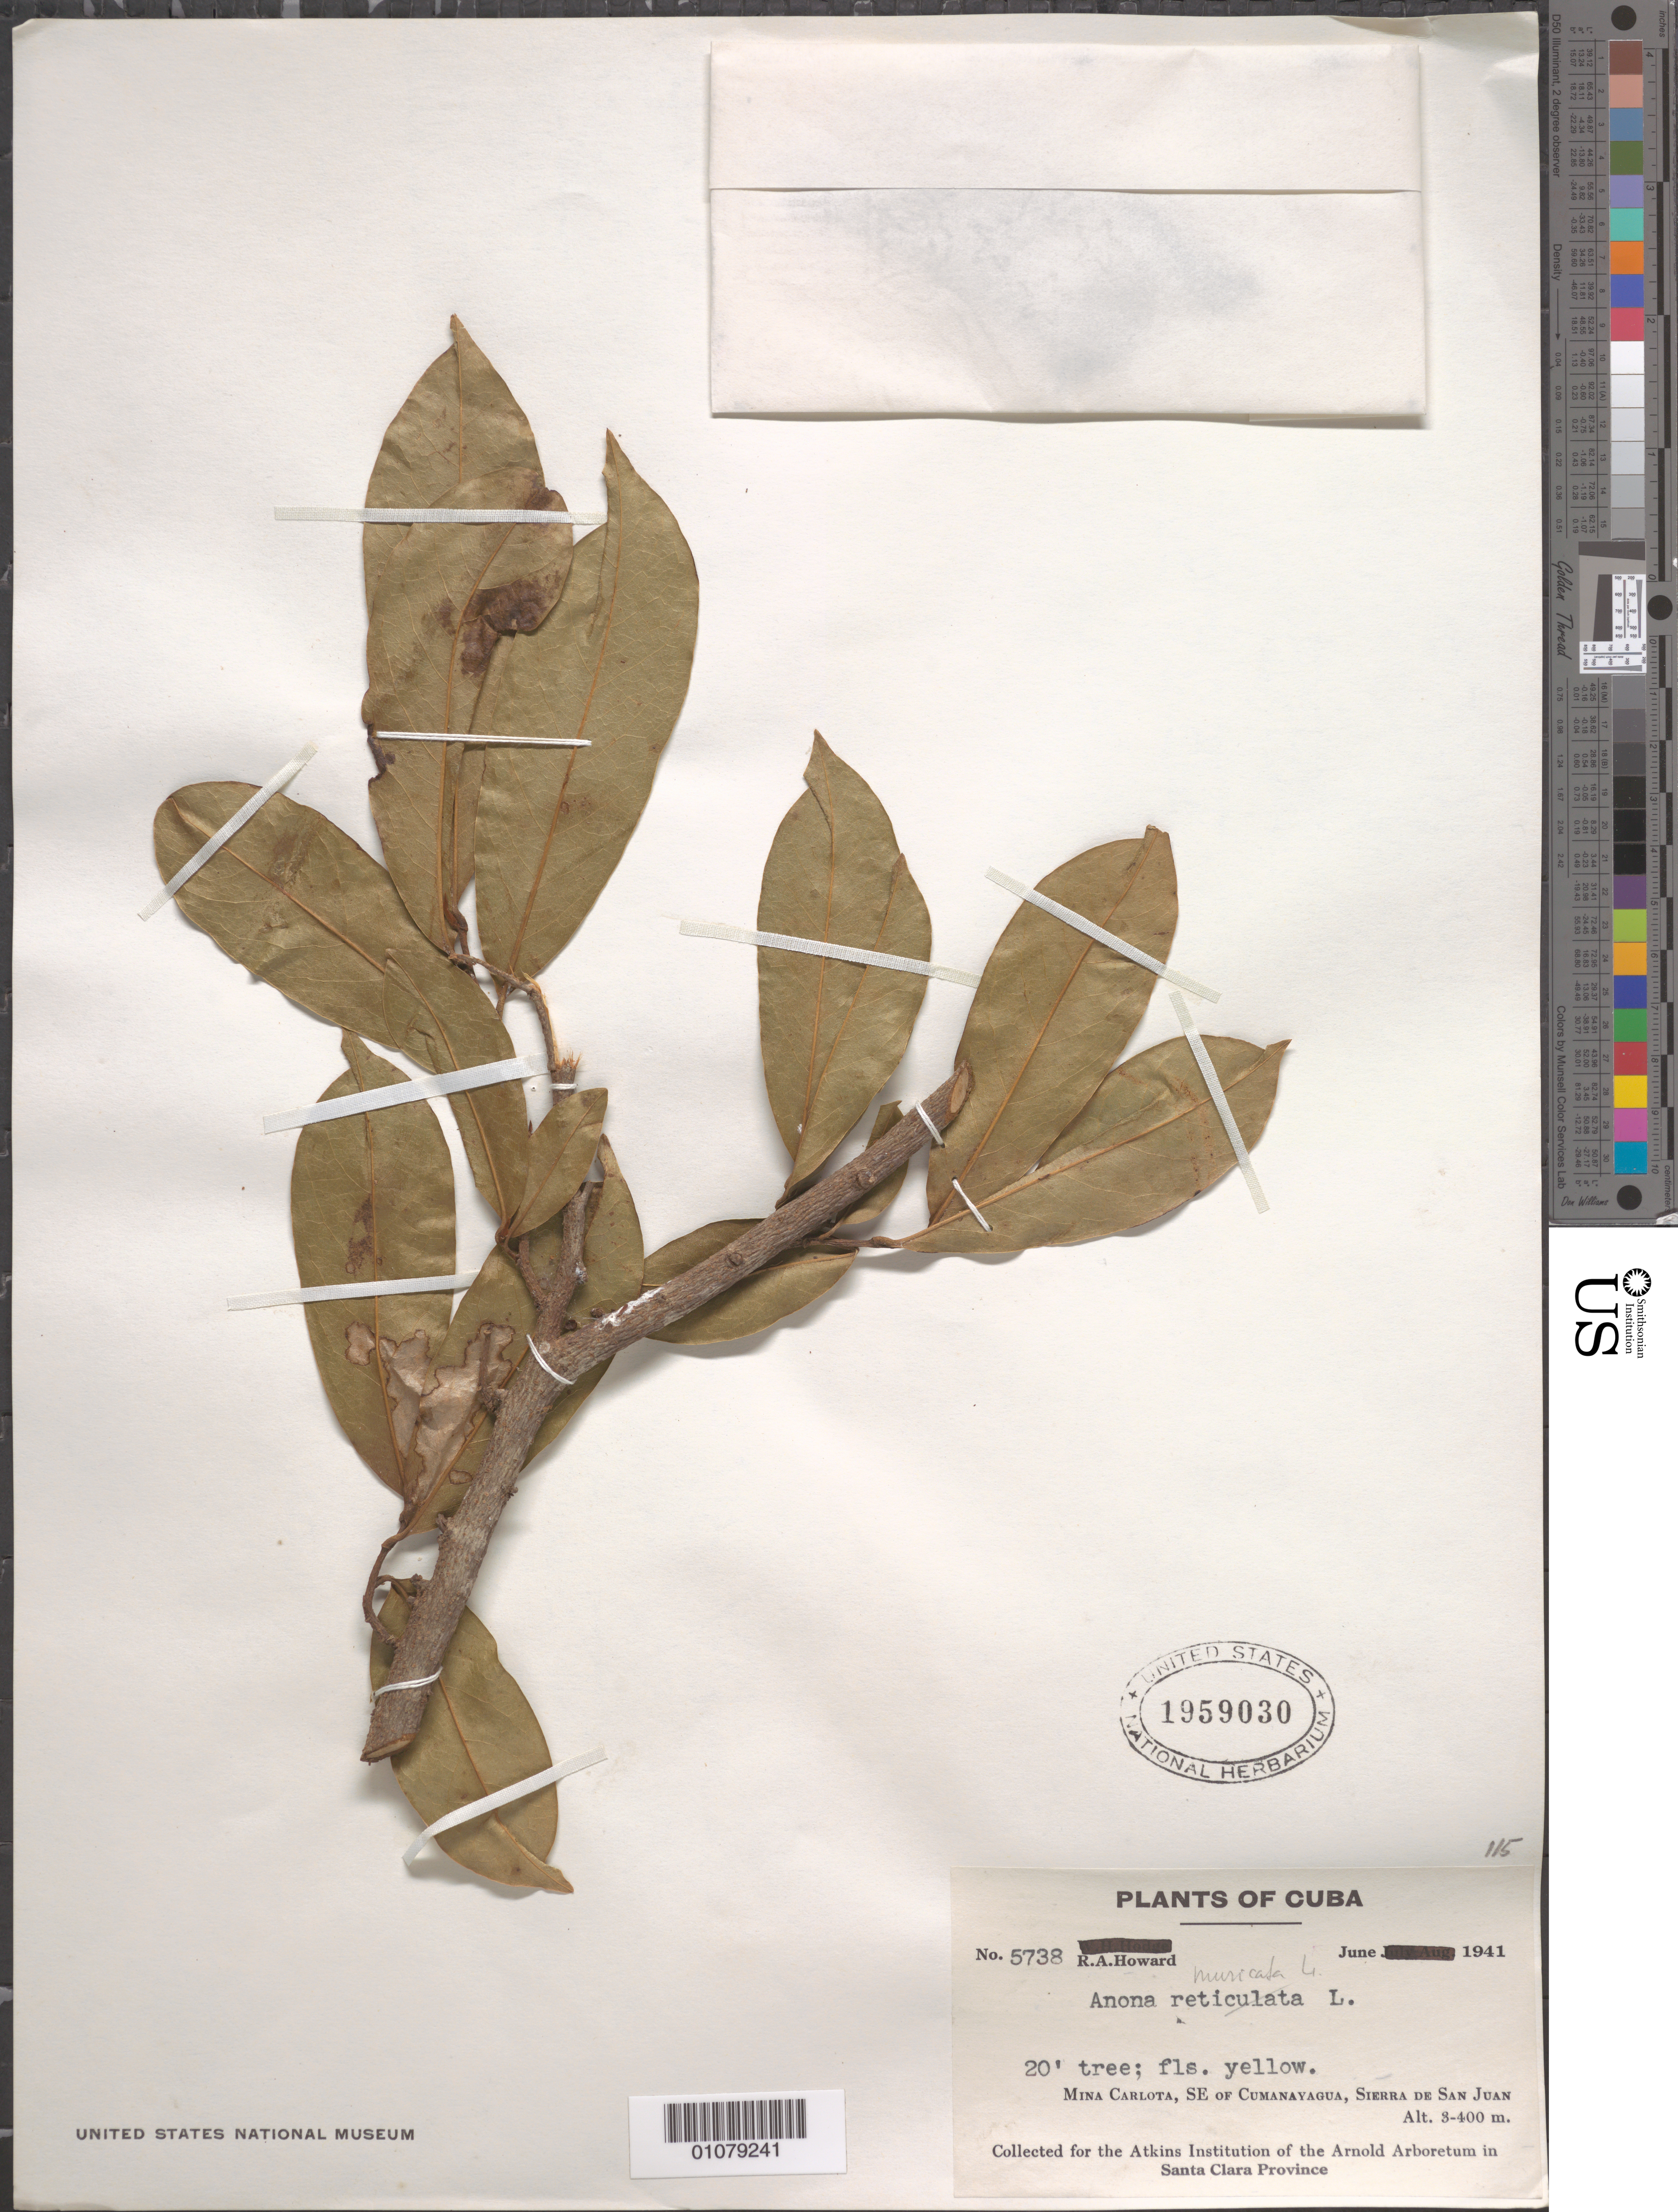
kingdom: Plantae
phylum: Tracheophyta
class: Magnoliopsida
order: Magnoliales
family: Annonaceae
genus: Annona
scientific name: Annona reticulata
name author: L.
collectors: R. A. Howard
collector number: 5738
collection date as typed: Jun 1941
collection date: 1941-06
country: Cuba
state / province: Cienfuegos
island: Cuba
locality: Mina Carlota, SE of Cumanayagua, Sierra de San Juan Santa Clara Province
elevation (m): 300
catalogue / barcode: US 1959030